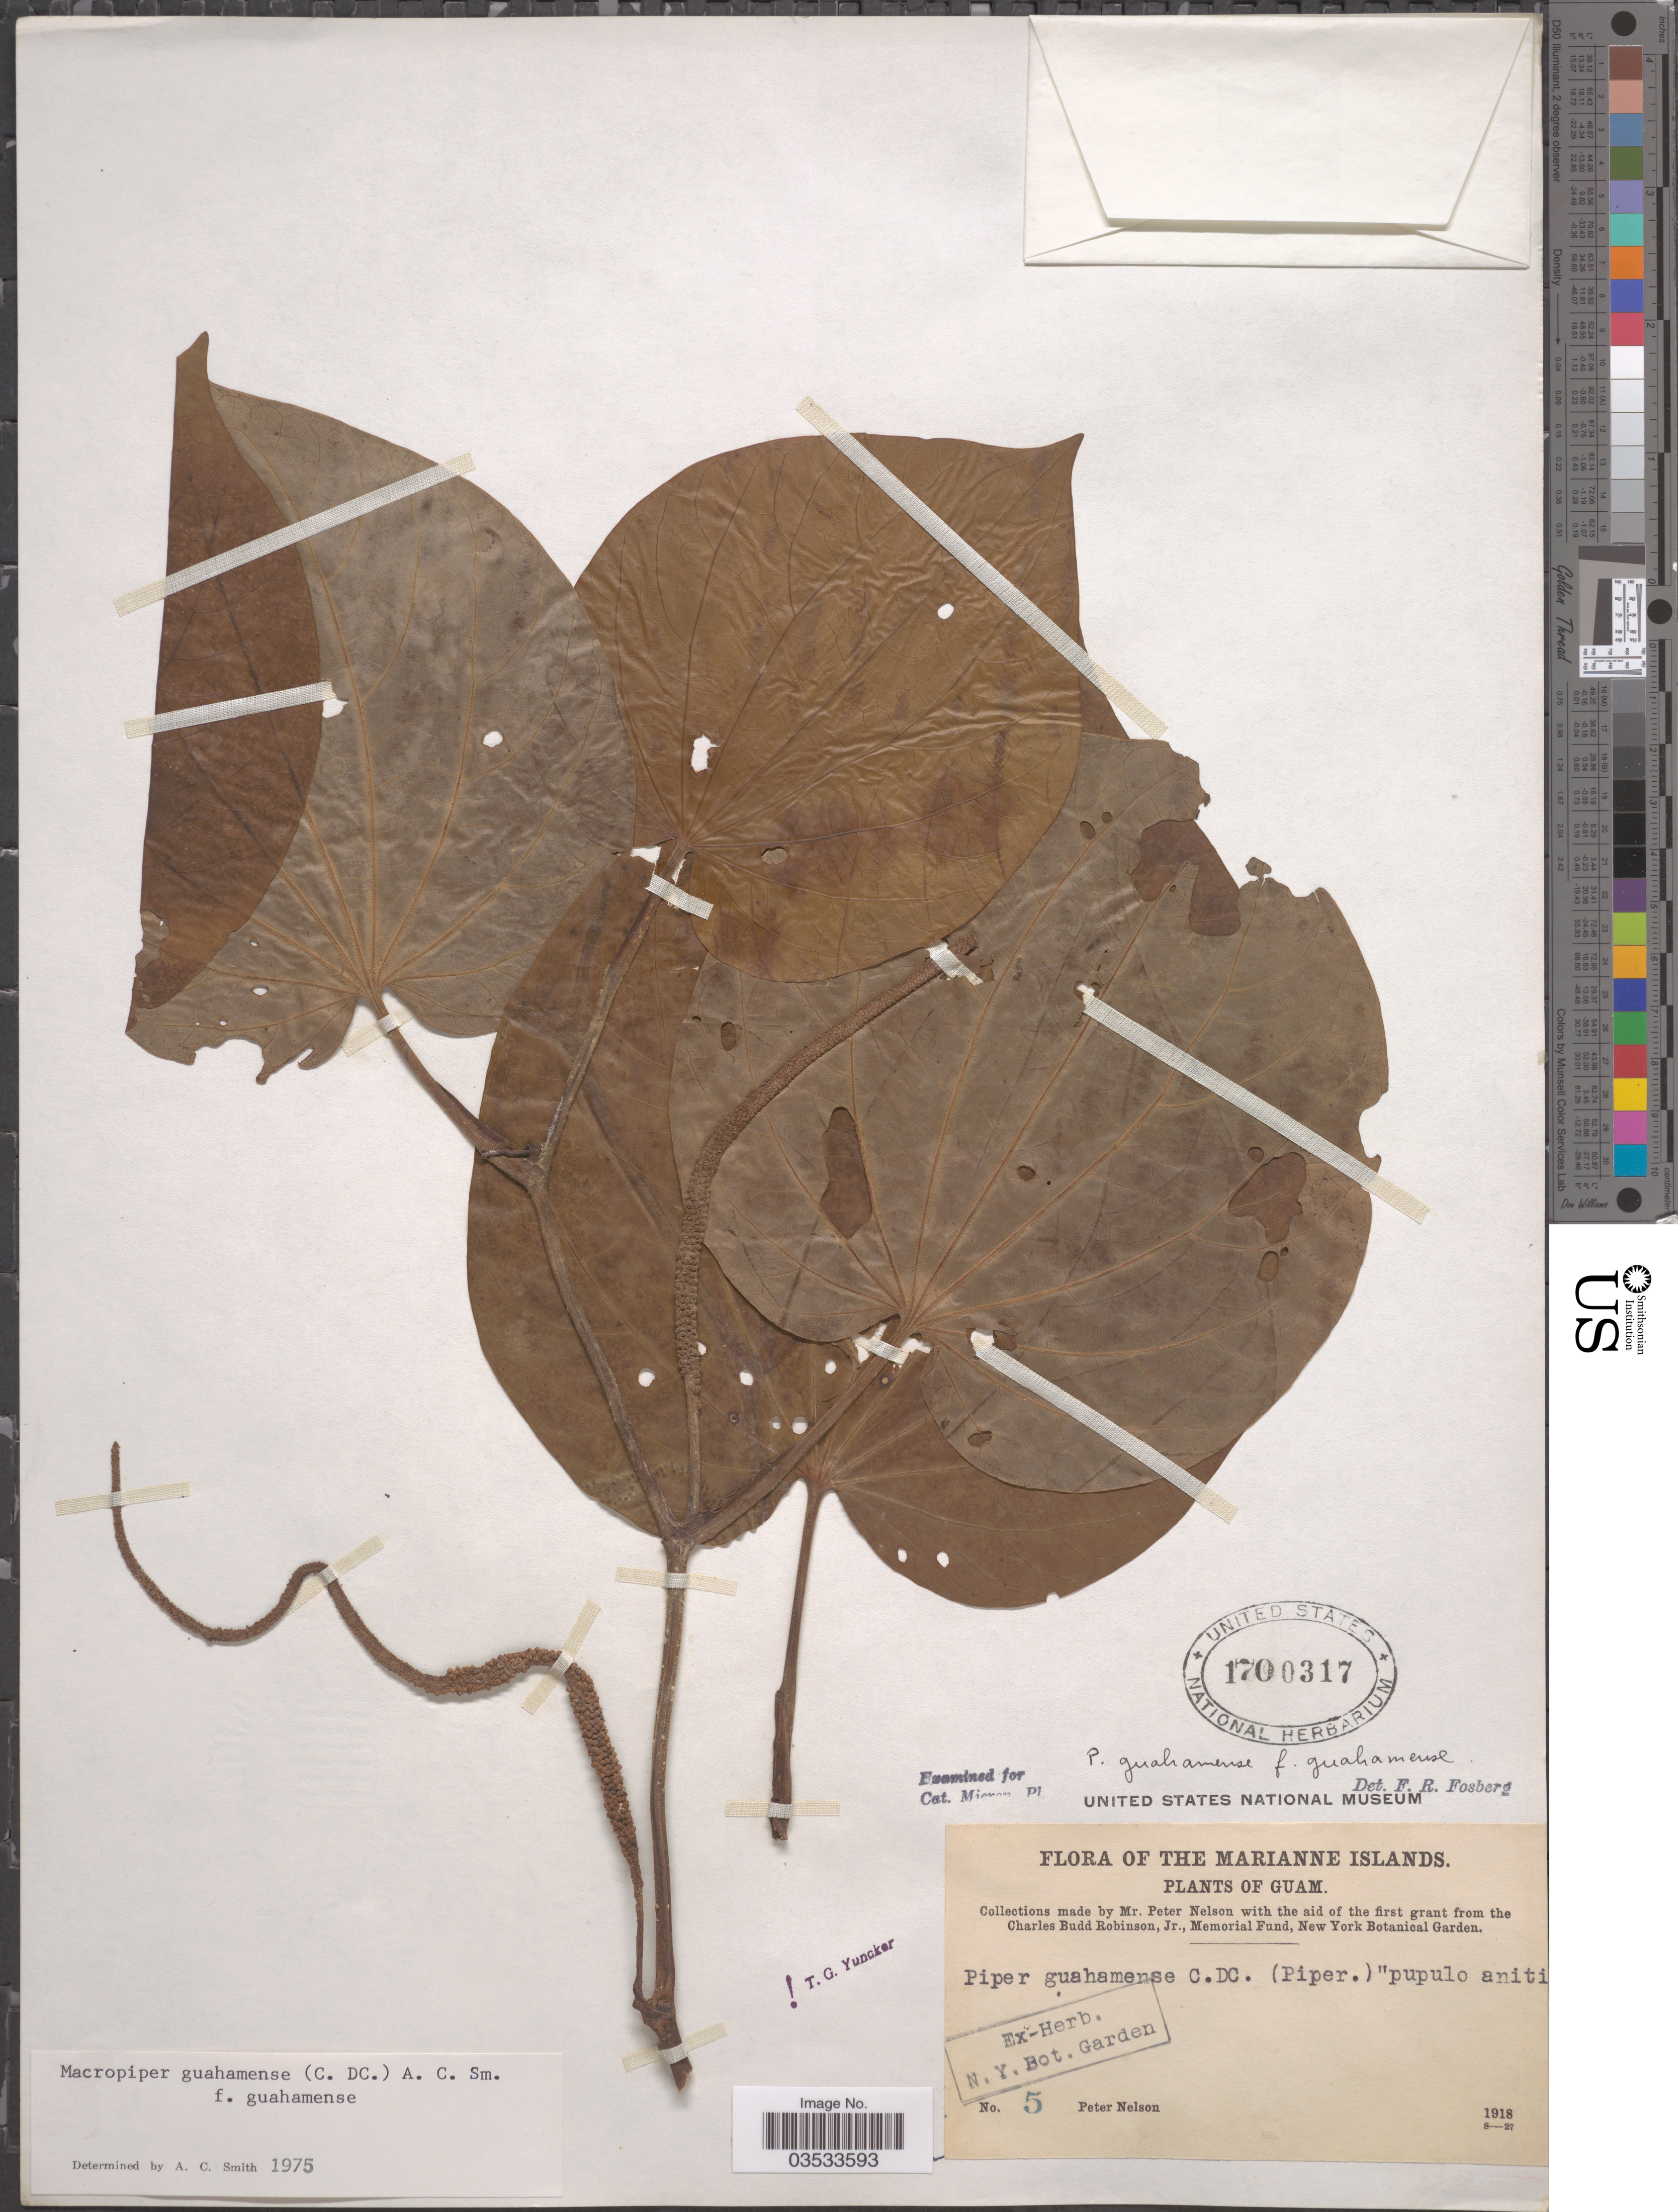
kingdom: Plantae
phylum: Tracheophyta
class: Magnoliopsida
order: Piperales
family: Piperaceae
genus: Piper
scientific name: Piper guahamense f. guahamense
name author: C. DC.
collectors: P. Nelson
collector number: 5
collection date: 1918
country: Guam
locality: The Marianne Islands.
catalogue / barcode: US 1700317